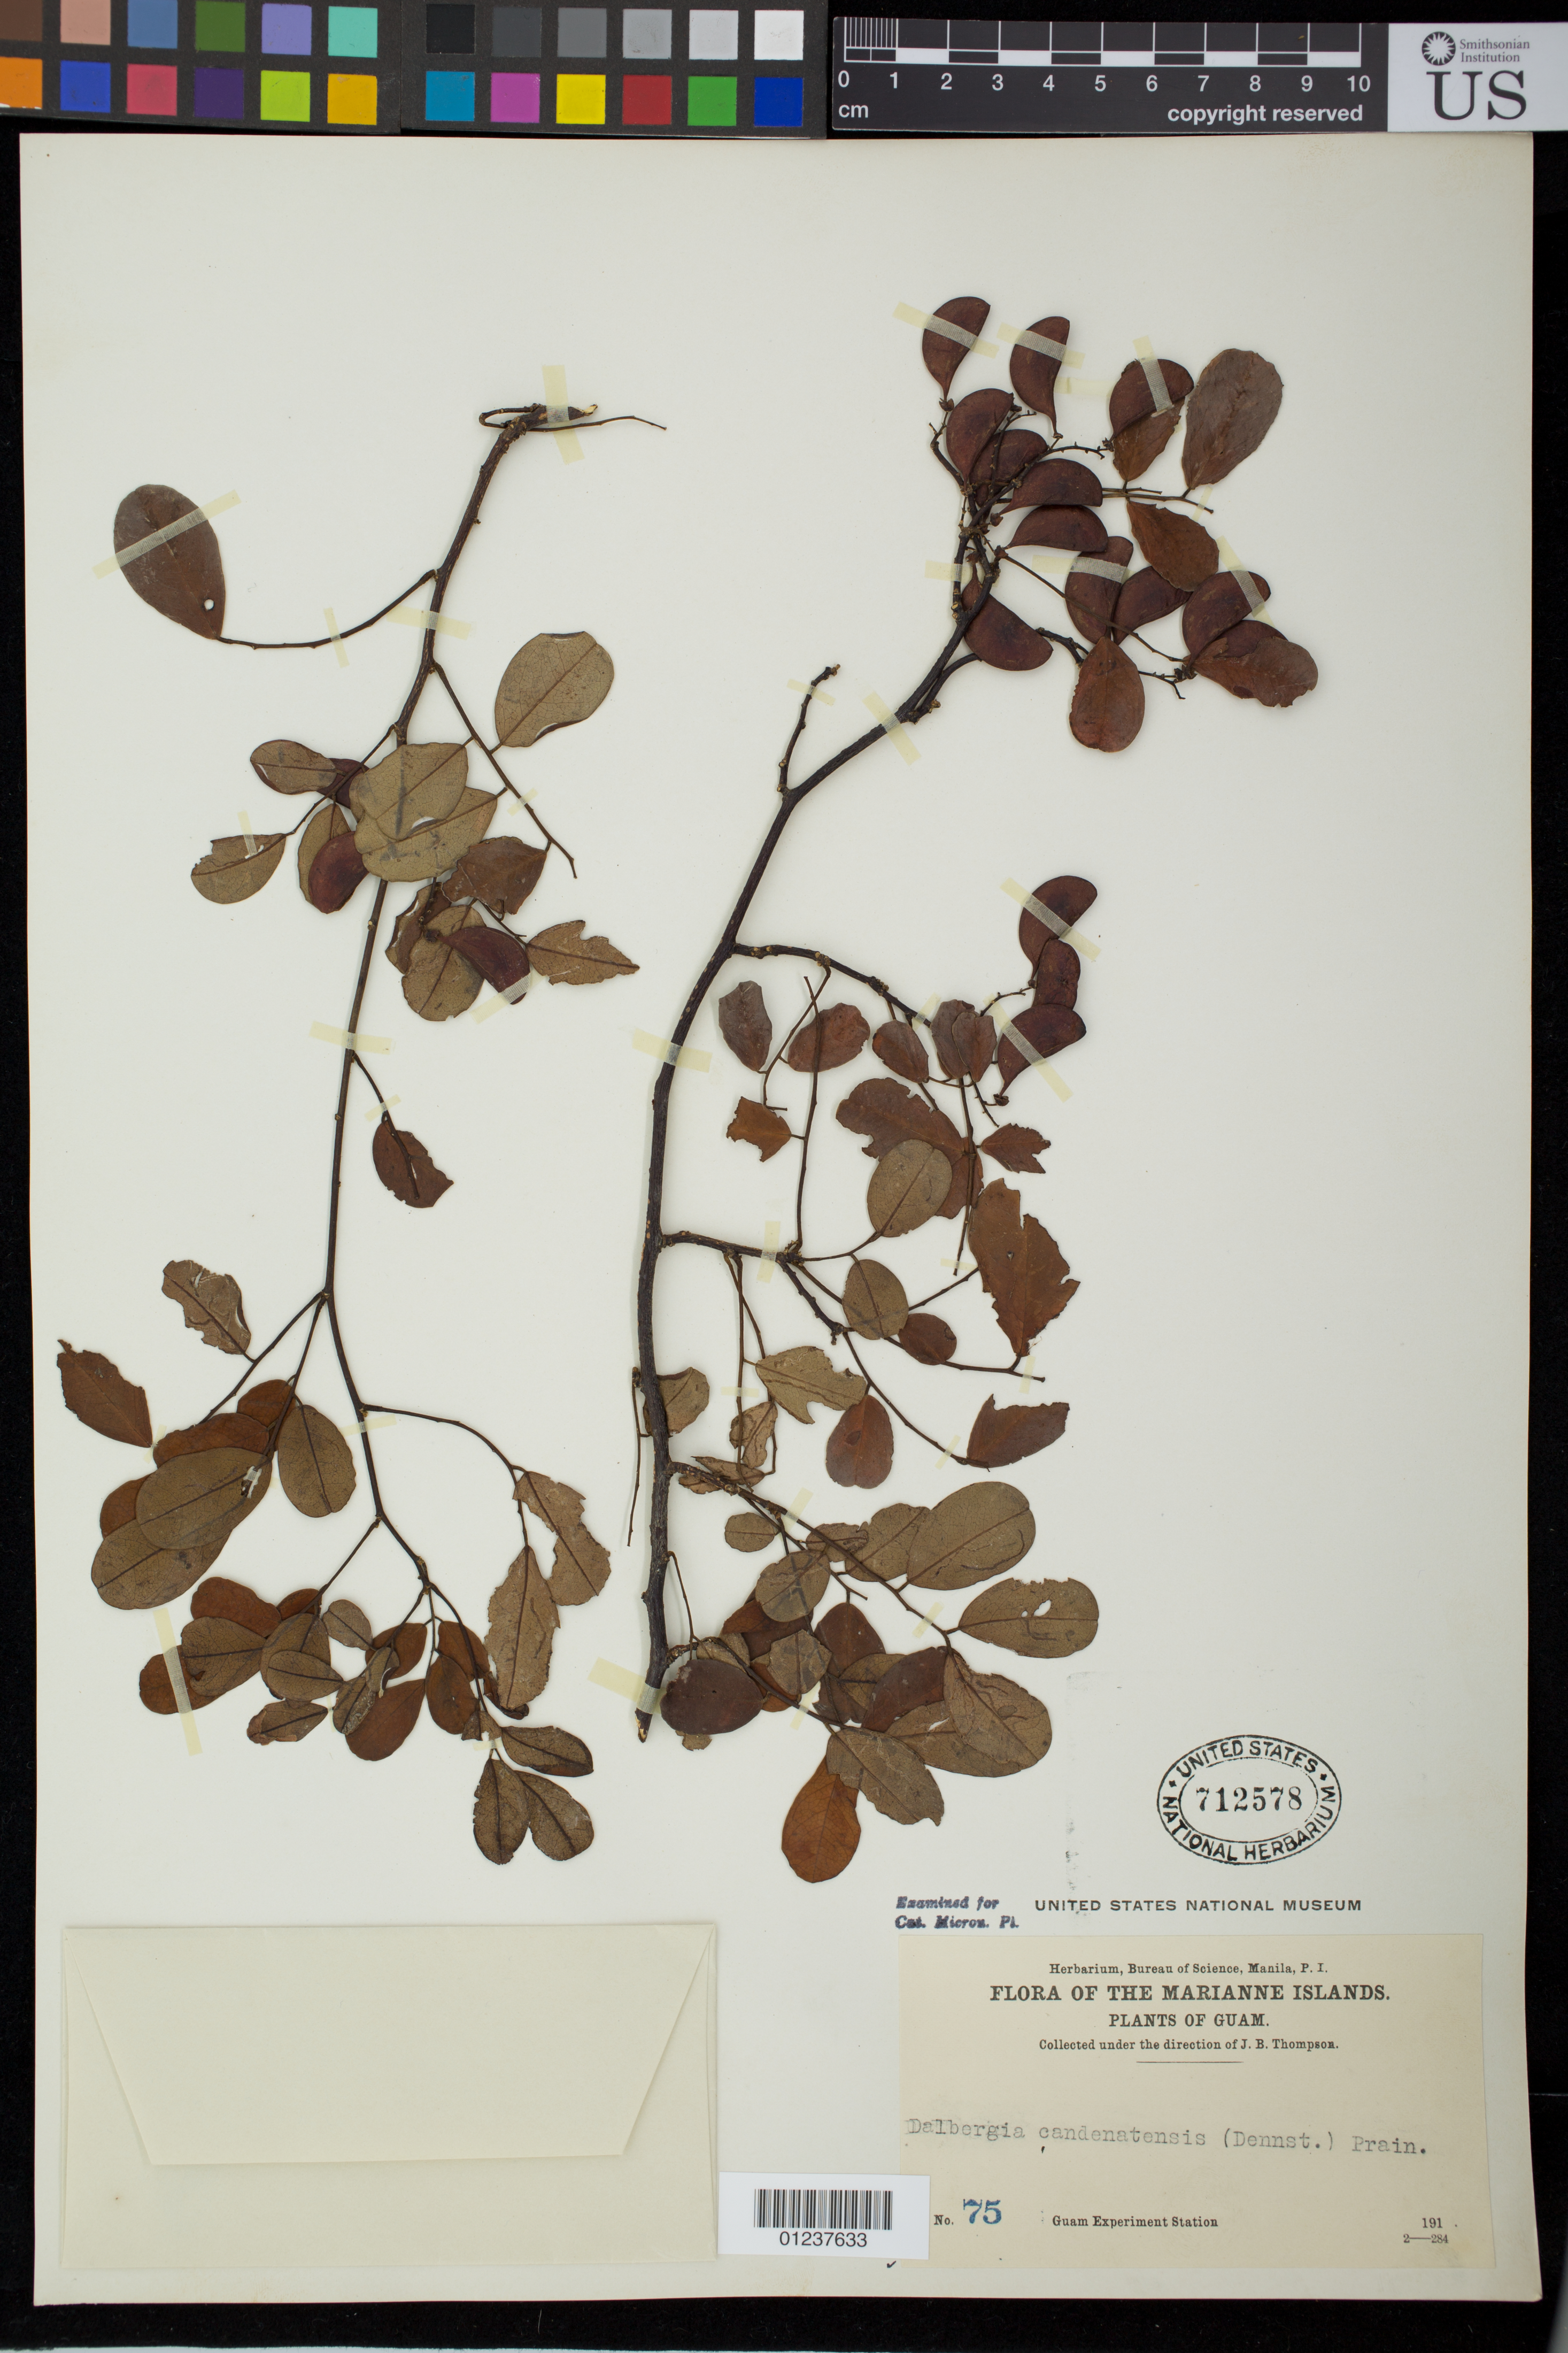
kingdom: Plantae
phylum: Tracheophyta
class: Magnoliopsida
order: Fabales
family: Fabaceae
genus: Dalbergia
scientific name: Dalbergia candenatensis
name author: (Dennst.) Pr.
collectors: J. B. Thompson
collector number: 75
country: Guam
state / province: Inarajan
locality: Guam Experiment Station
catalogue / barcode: US 712578